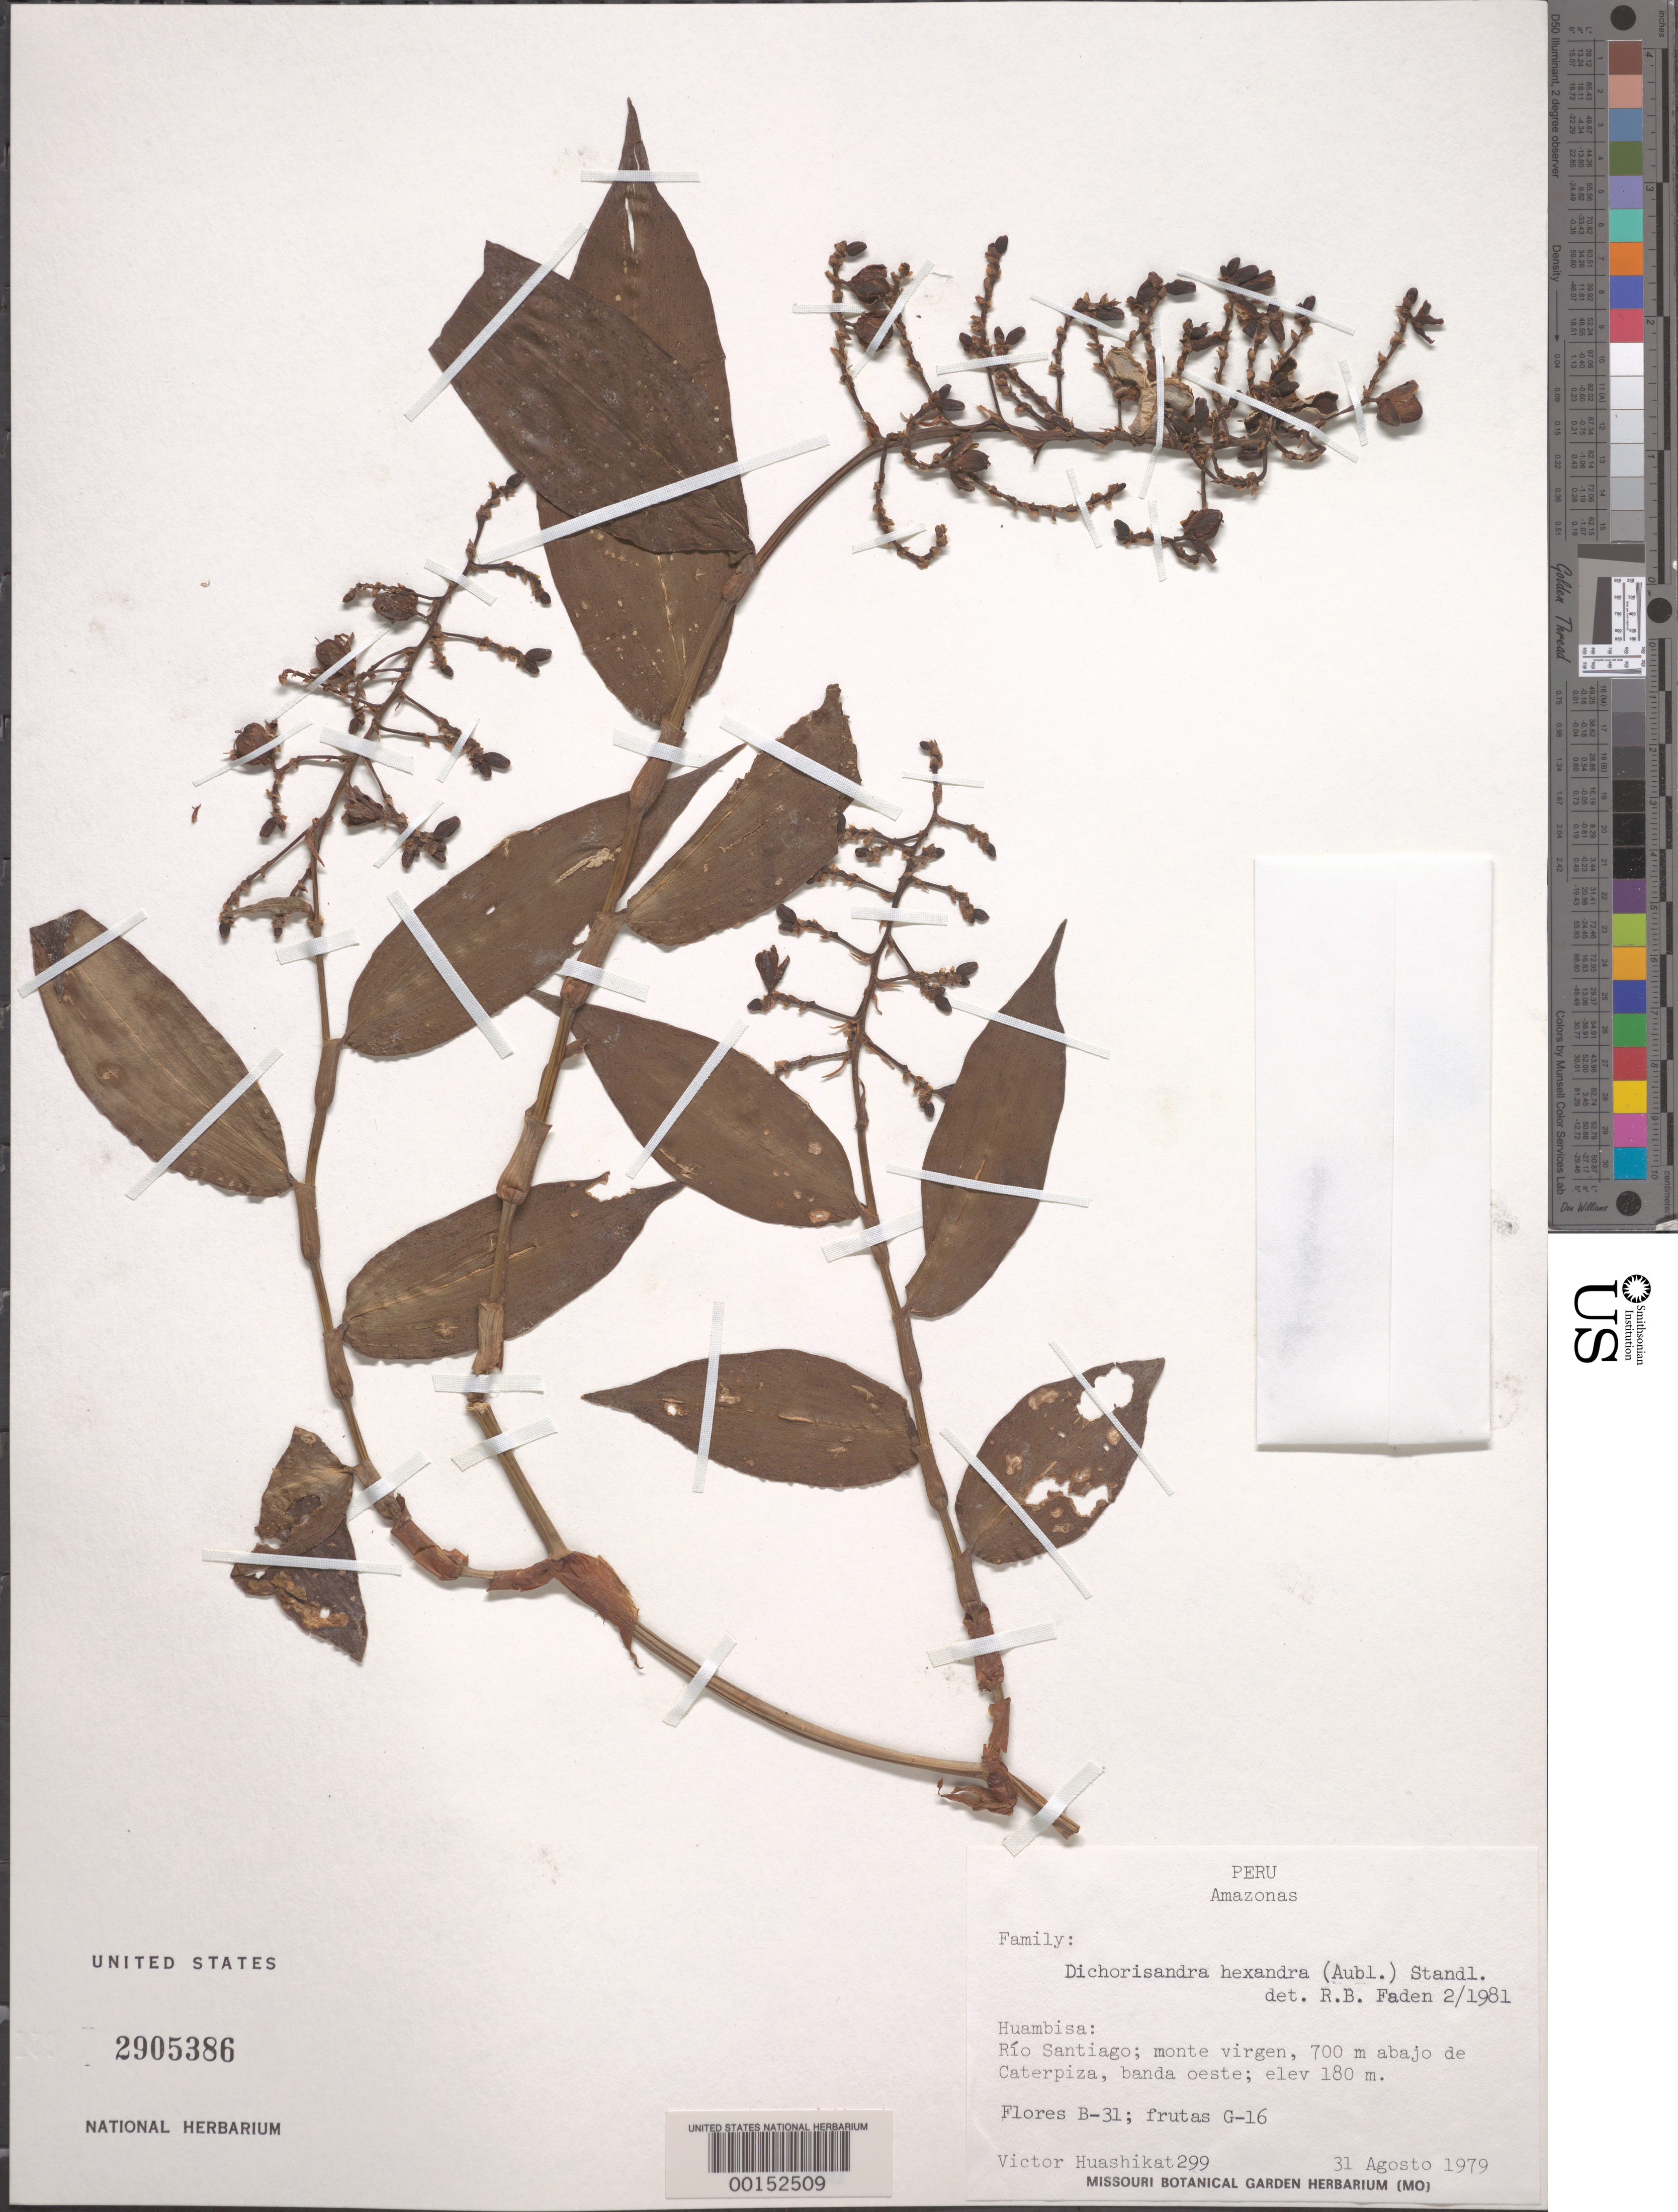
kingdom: Plantae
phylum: Tracheophyta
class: Liliopsida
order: Commelinales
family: Commelinaceae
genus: Dichorisandra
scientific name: Dichorisandra hexandra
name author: (Aubl.) Standl.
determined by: Faden, Robert B., (US), Smithsonian Institution - National Museum of Natural History (UNITED STATES)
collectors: V. Huashikat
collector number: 299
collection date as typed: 31 Aug 1979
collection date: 1979-08-31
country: Peru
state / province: Amazonas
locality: Huambisa; Río Santiago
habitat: Virgin mountainside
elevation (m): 700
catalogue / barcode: US 2905386